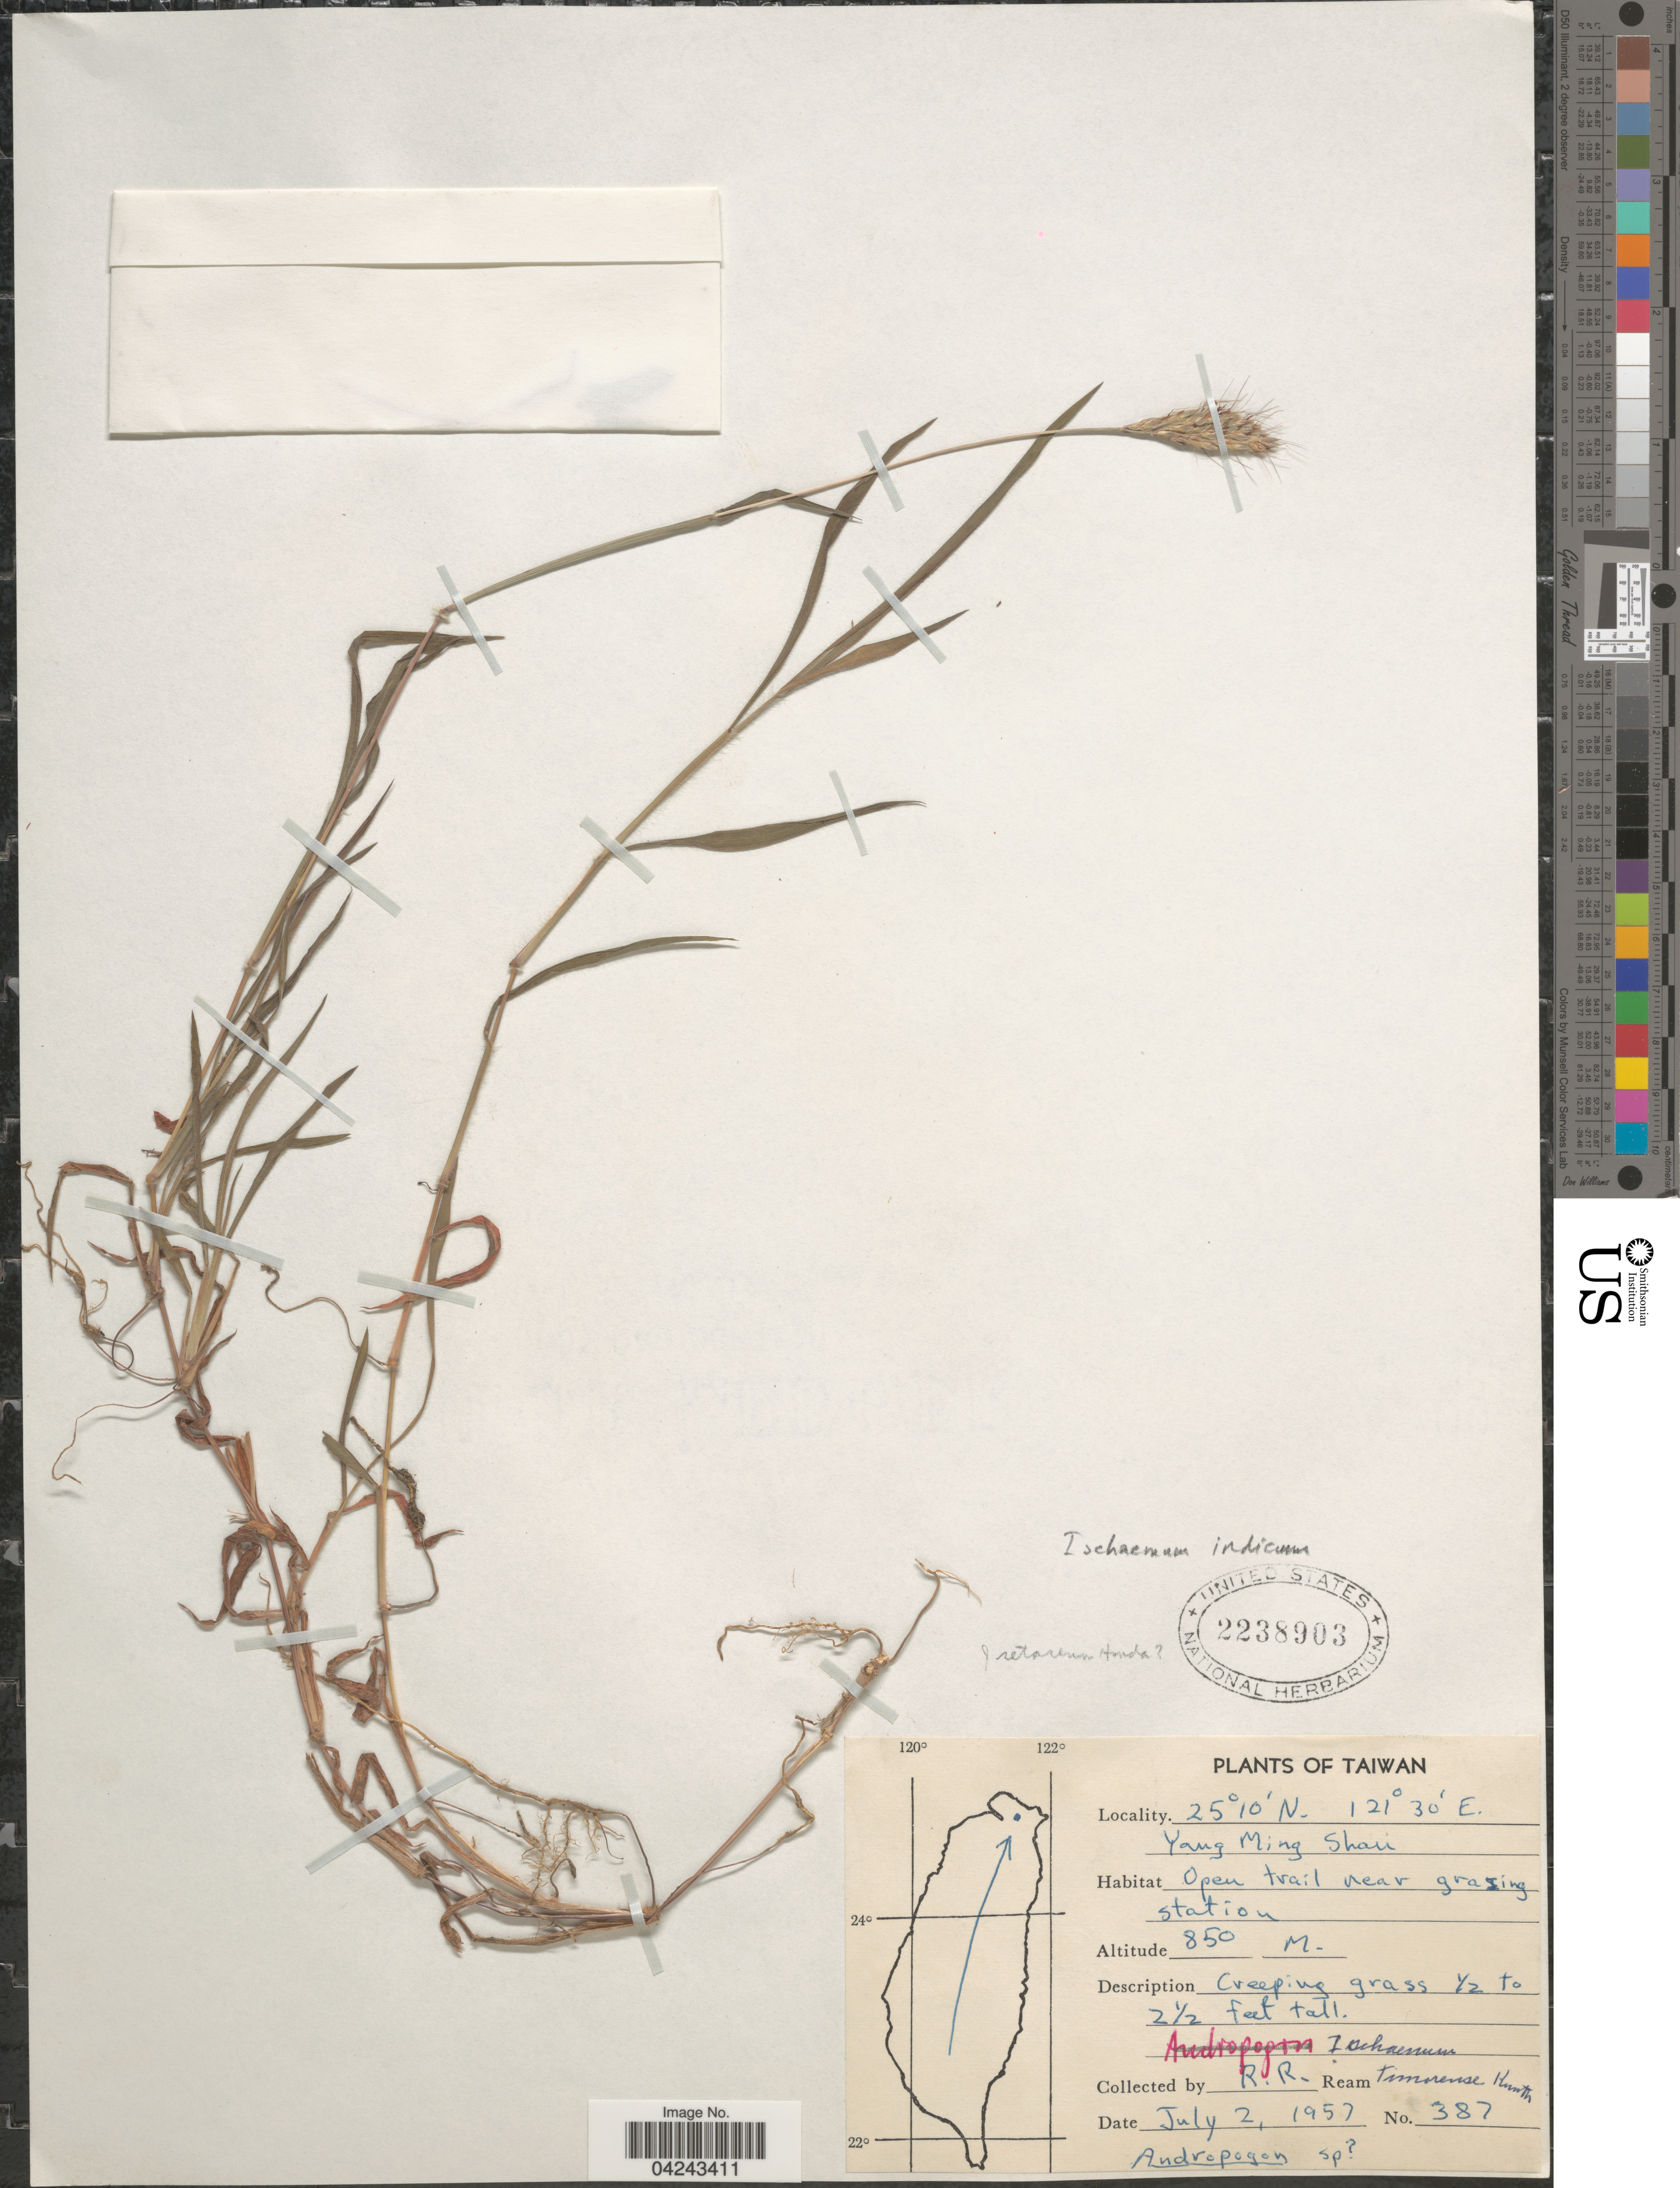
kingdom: Plantae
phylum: Tracheophyta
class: Liliopsida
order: Poales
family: Poaceae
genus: Ischaemum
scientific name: Ischaemum ciliare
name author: Retz.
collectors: R. Ream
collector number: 387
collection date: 1957-07-02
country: Taiwan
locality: Yang Ming Shan. Open trail near grazing station.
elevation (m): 850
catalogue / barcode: US 2238903